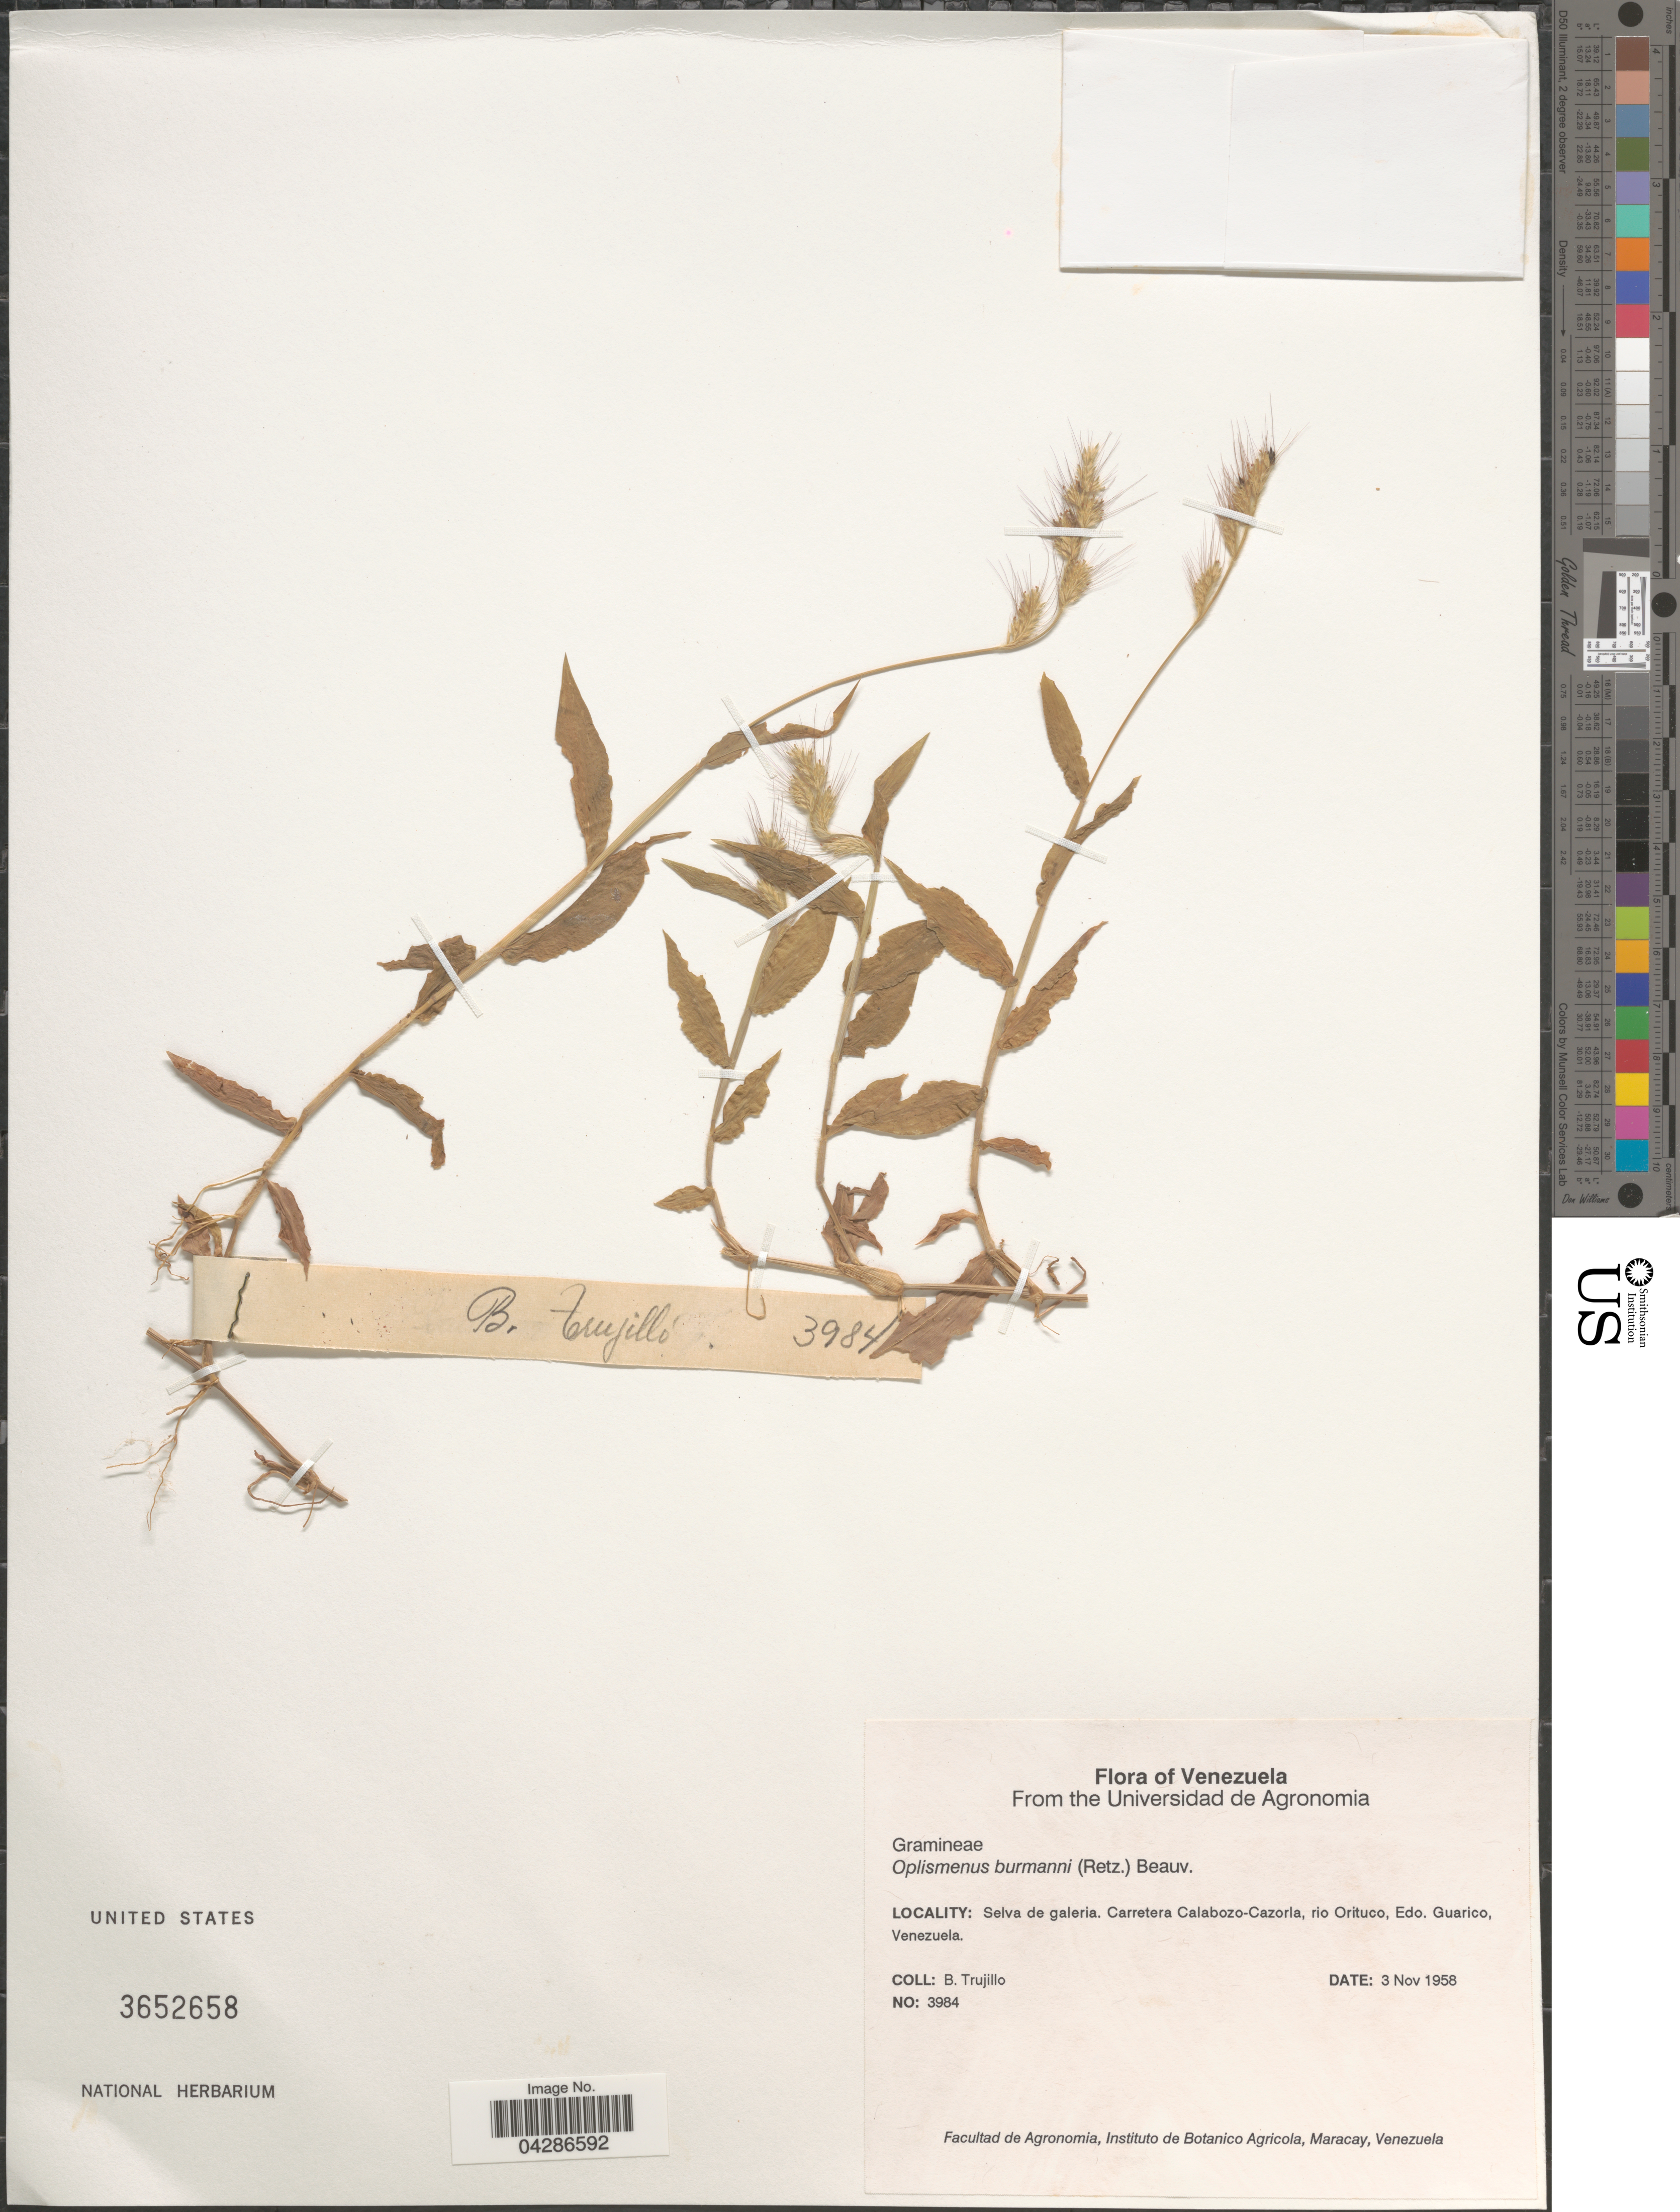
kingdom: Plantae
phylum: Tracheophyta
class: Liliopsida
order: Poales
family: Poaceae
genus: Oplismenus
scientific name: Oplismenus burmannii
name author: (Retz.) P. Beauv.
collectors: B. Trujillo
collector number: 3984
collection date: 1958-11-03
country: Venezuela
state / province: Guarico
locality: Selva de galeria. Carretera Calabozo-Cazorla, rio Orituco.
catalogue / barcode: US 3652658